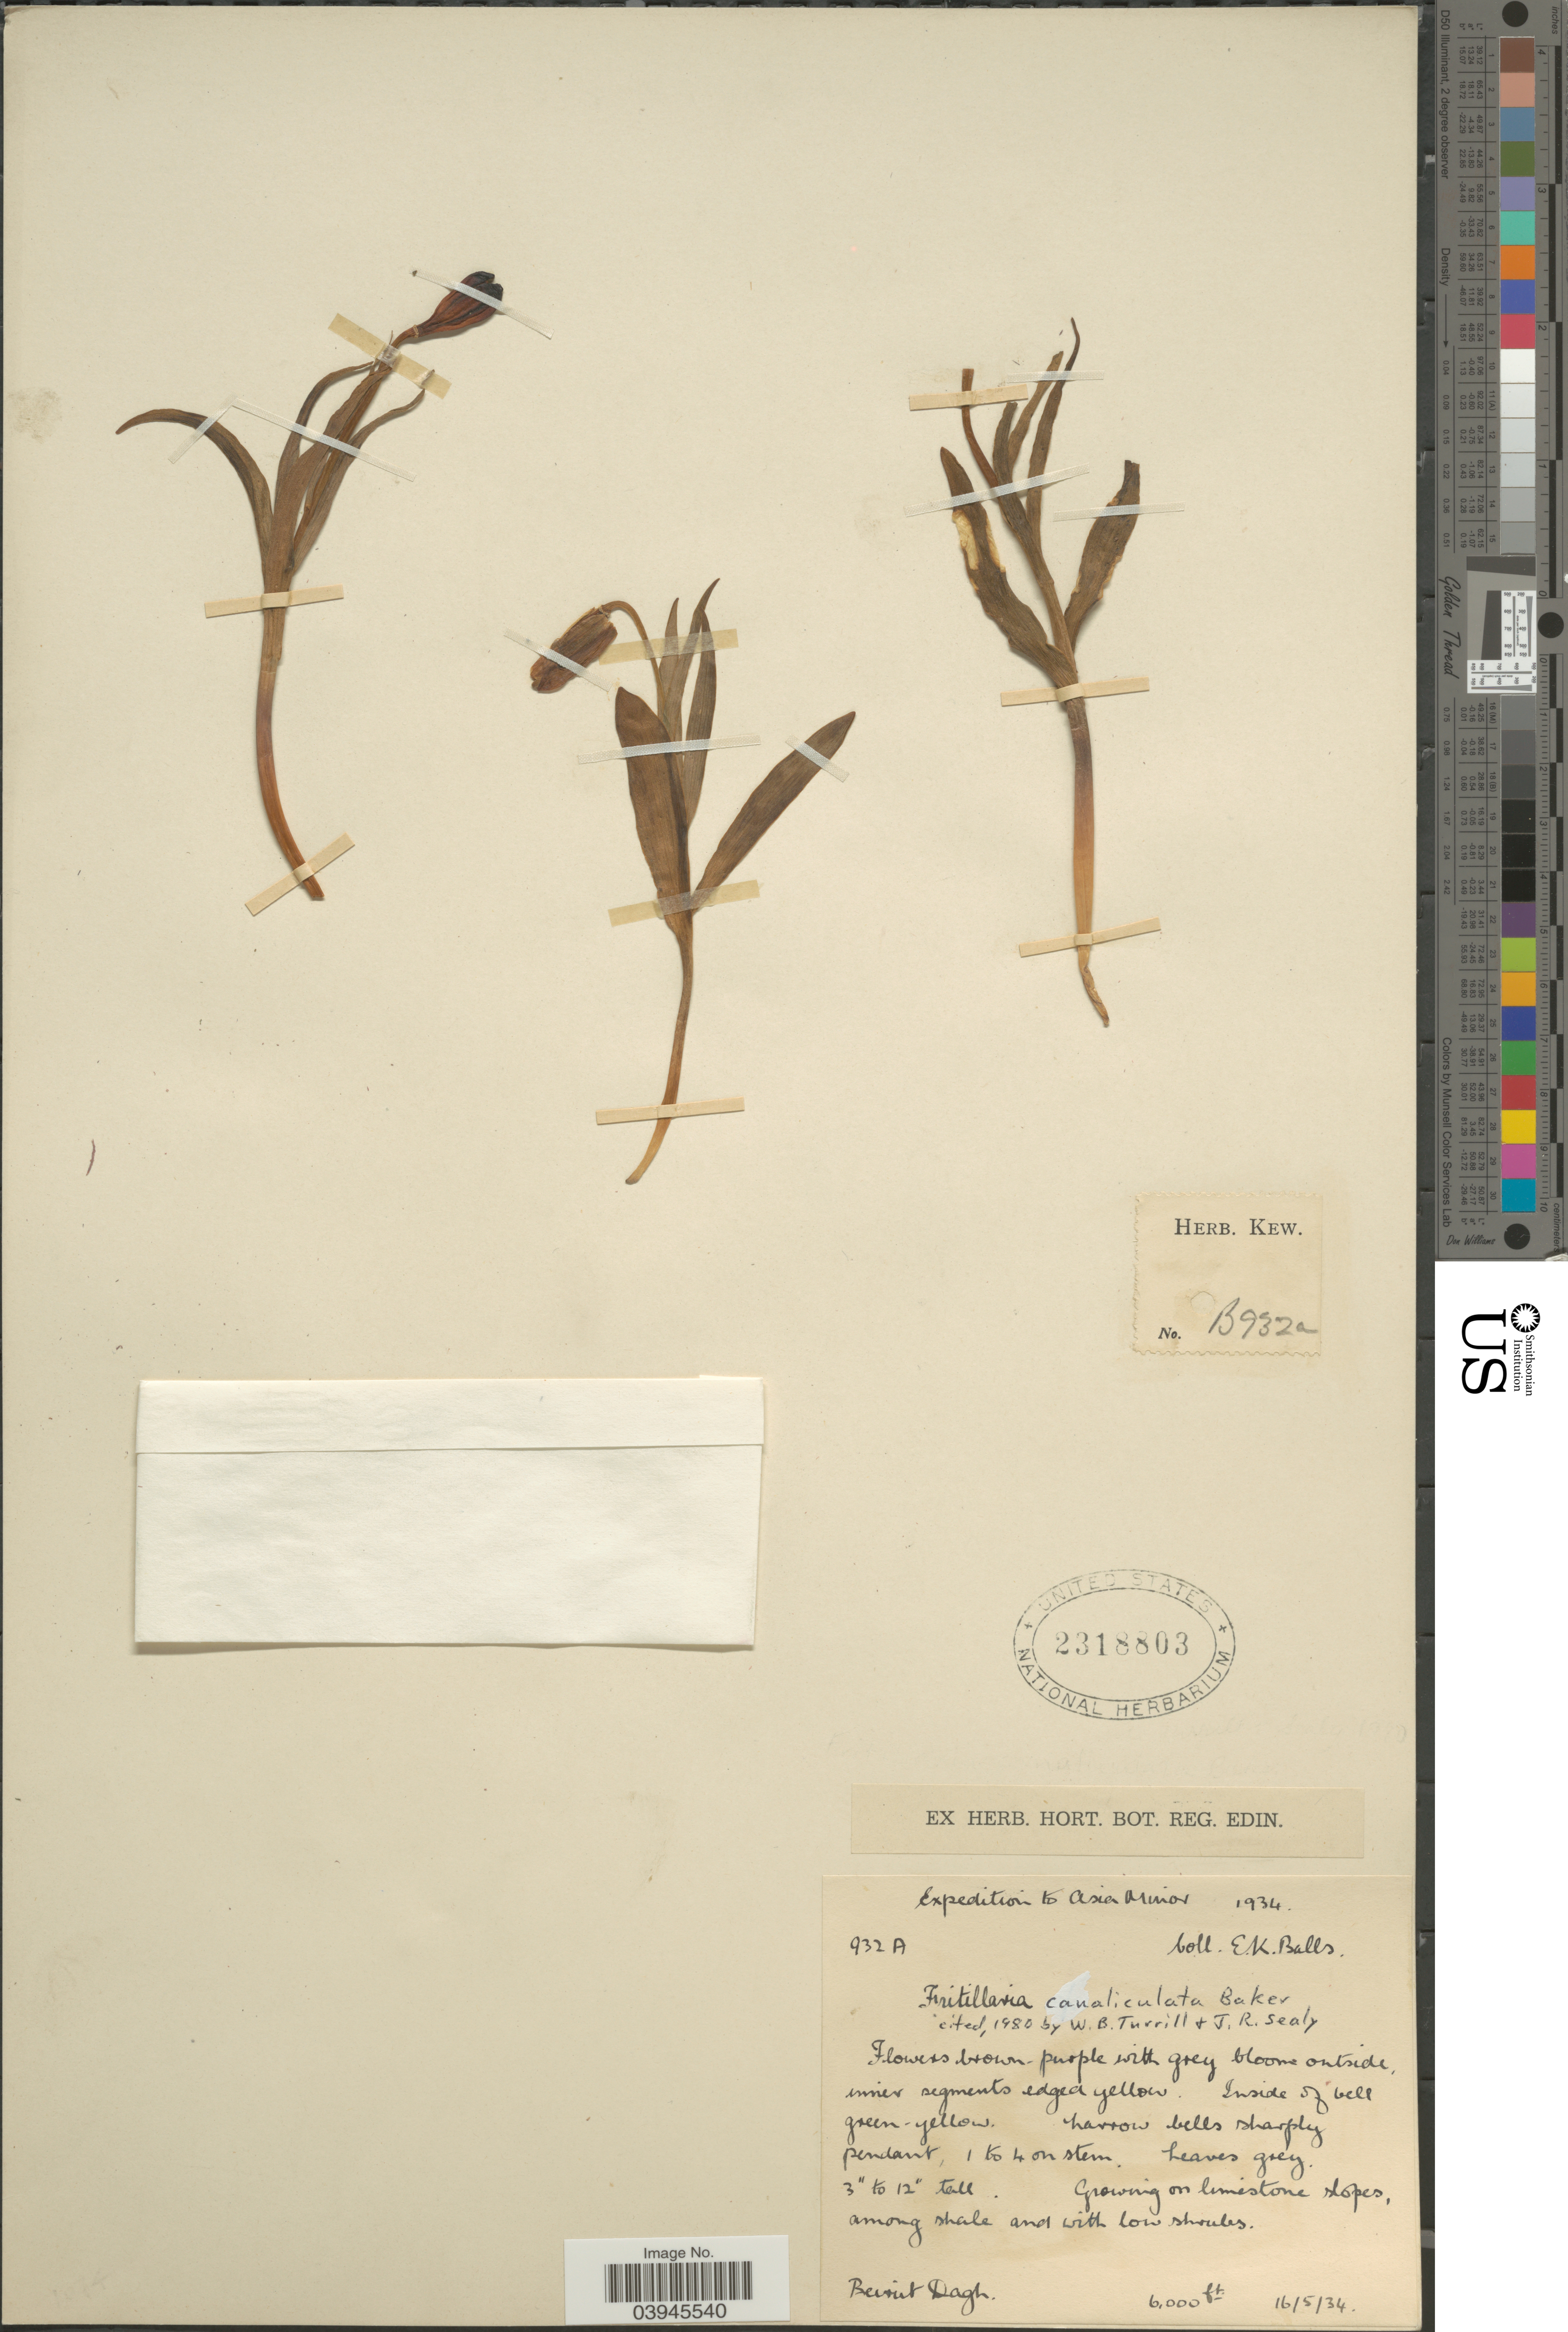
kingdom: Plantae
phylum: Tracheophyta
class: Liliopsida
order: Liliales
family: Liliaceae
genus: Fritillaria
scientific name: Fritillaria canaliculata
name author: Baker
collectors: E. K. Balls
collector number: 932A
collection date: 1934-05-16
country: Turkey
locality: Asia Minor. Beirut Dagh.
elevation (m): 1829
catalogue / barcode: US 2318803